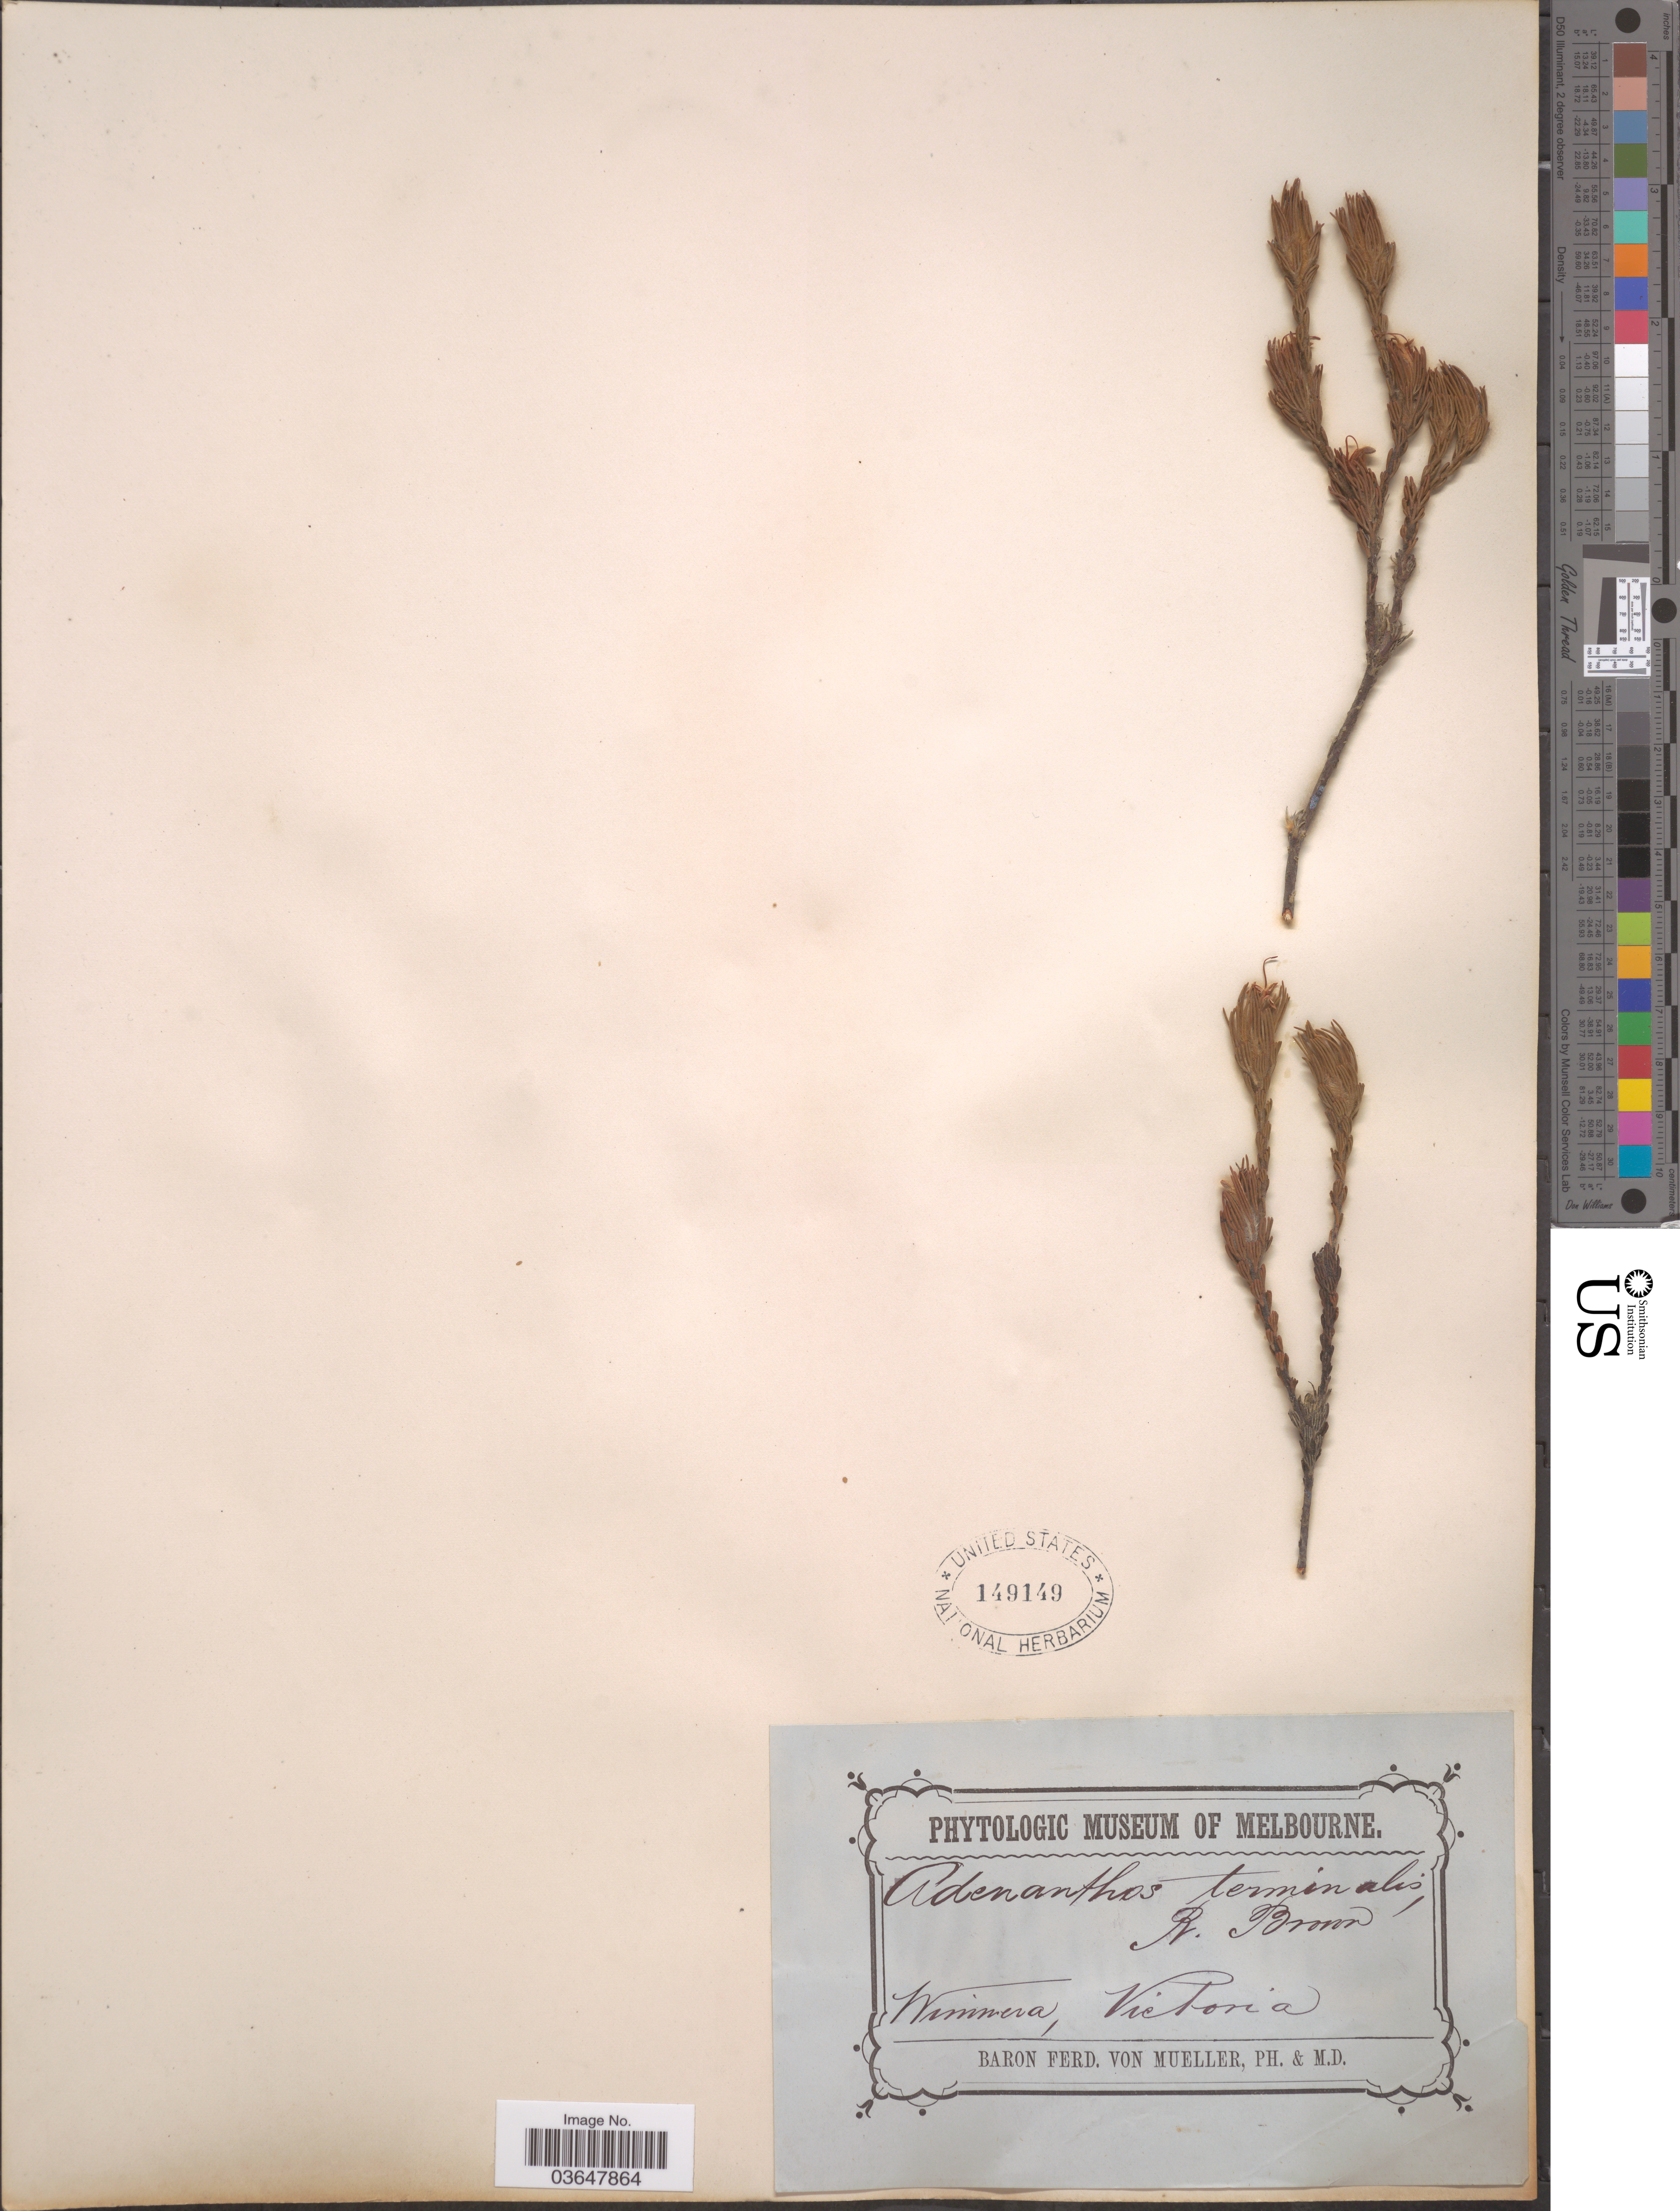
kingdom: Plantae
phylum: Tracheophyta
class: Magnoliopsida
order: Proteales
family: Proteaceae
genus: Adenanthos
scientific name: Adenanthos terminalis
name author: R. Br.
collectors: F. Mueller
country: Australia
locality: Wimmera, Victoria.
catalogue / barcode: US 149149